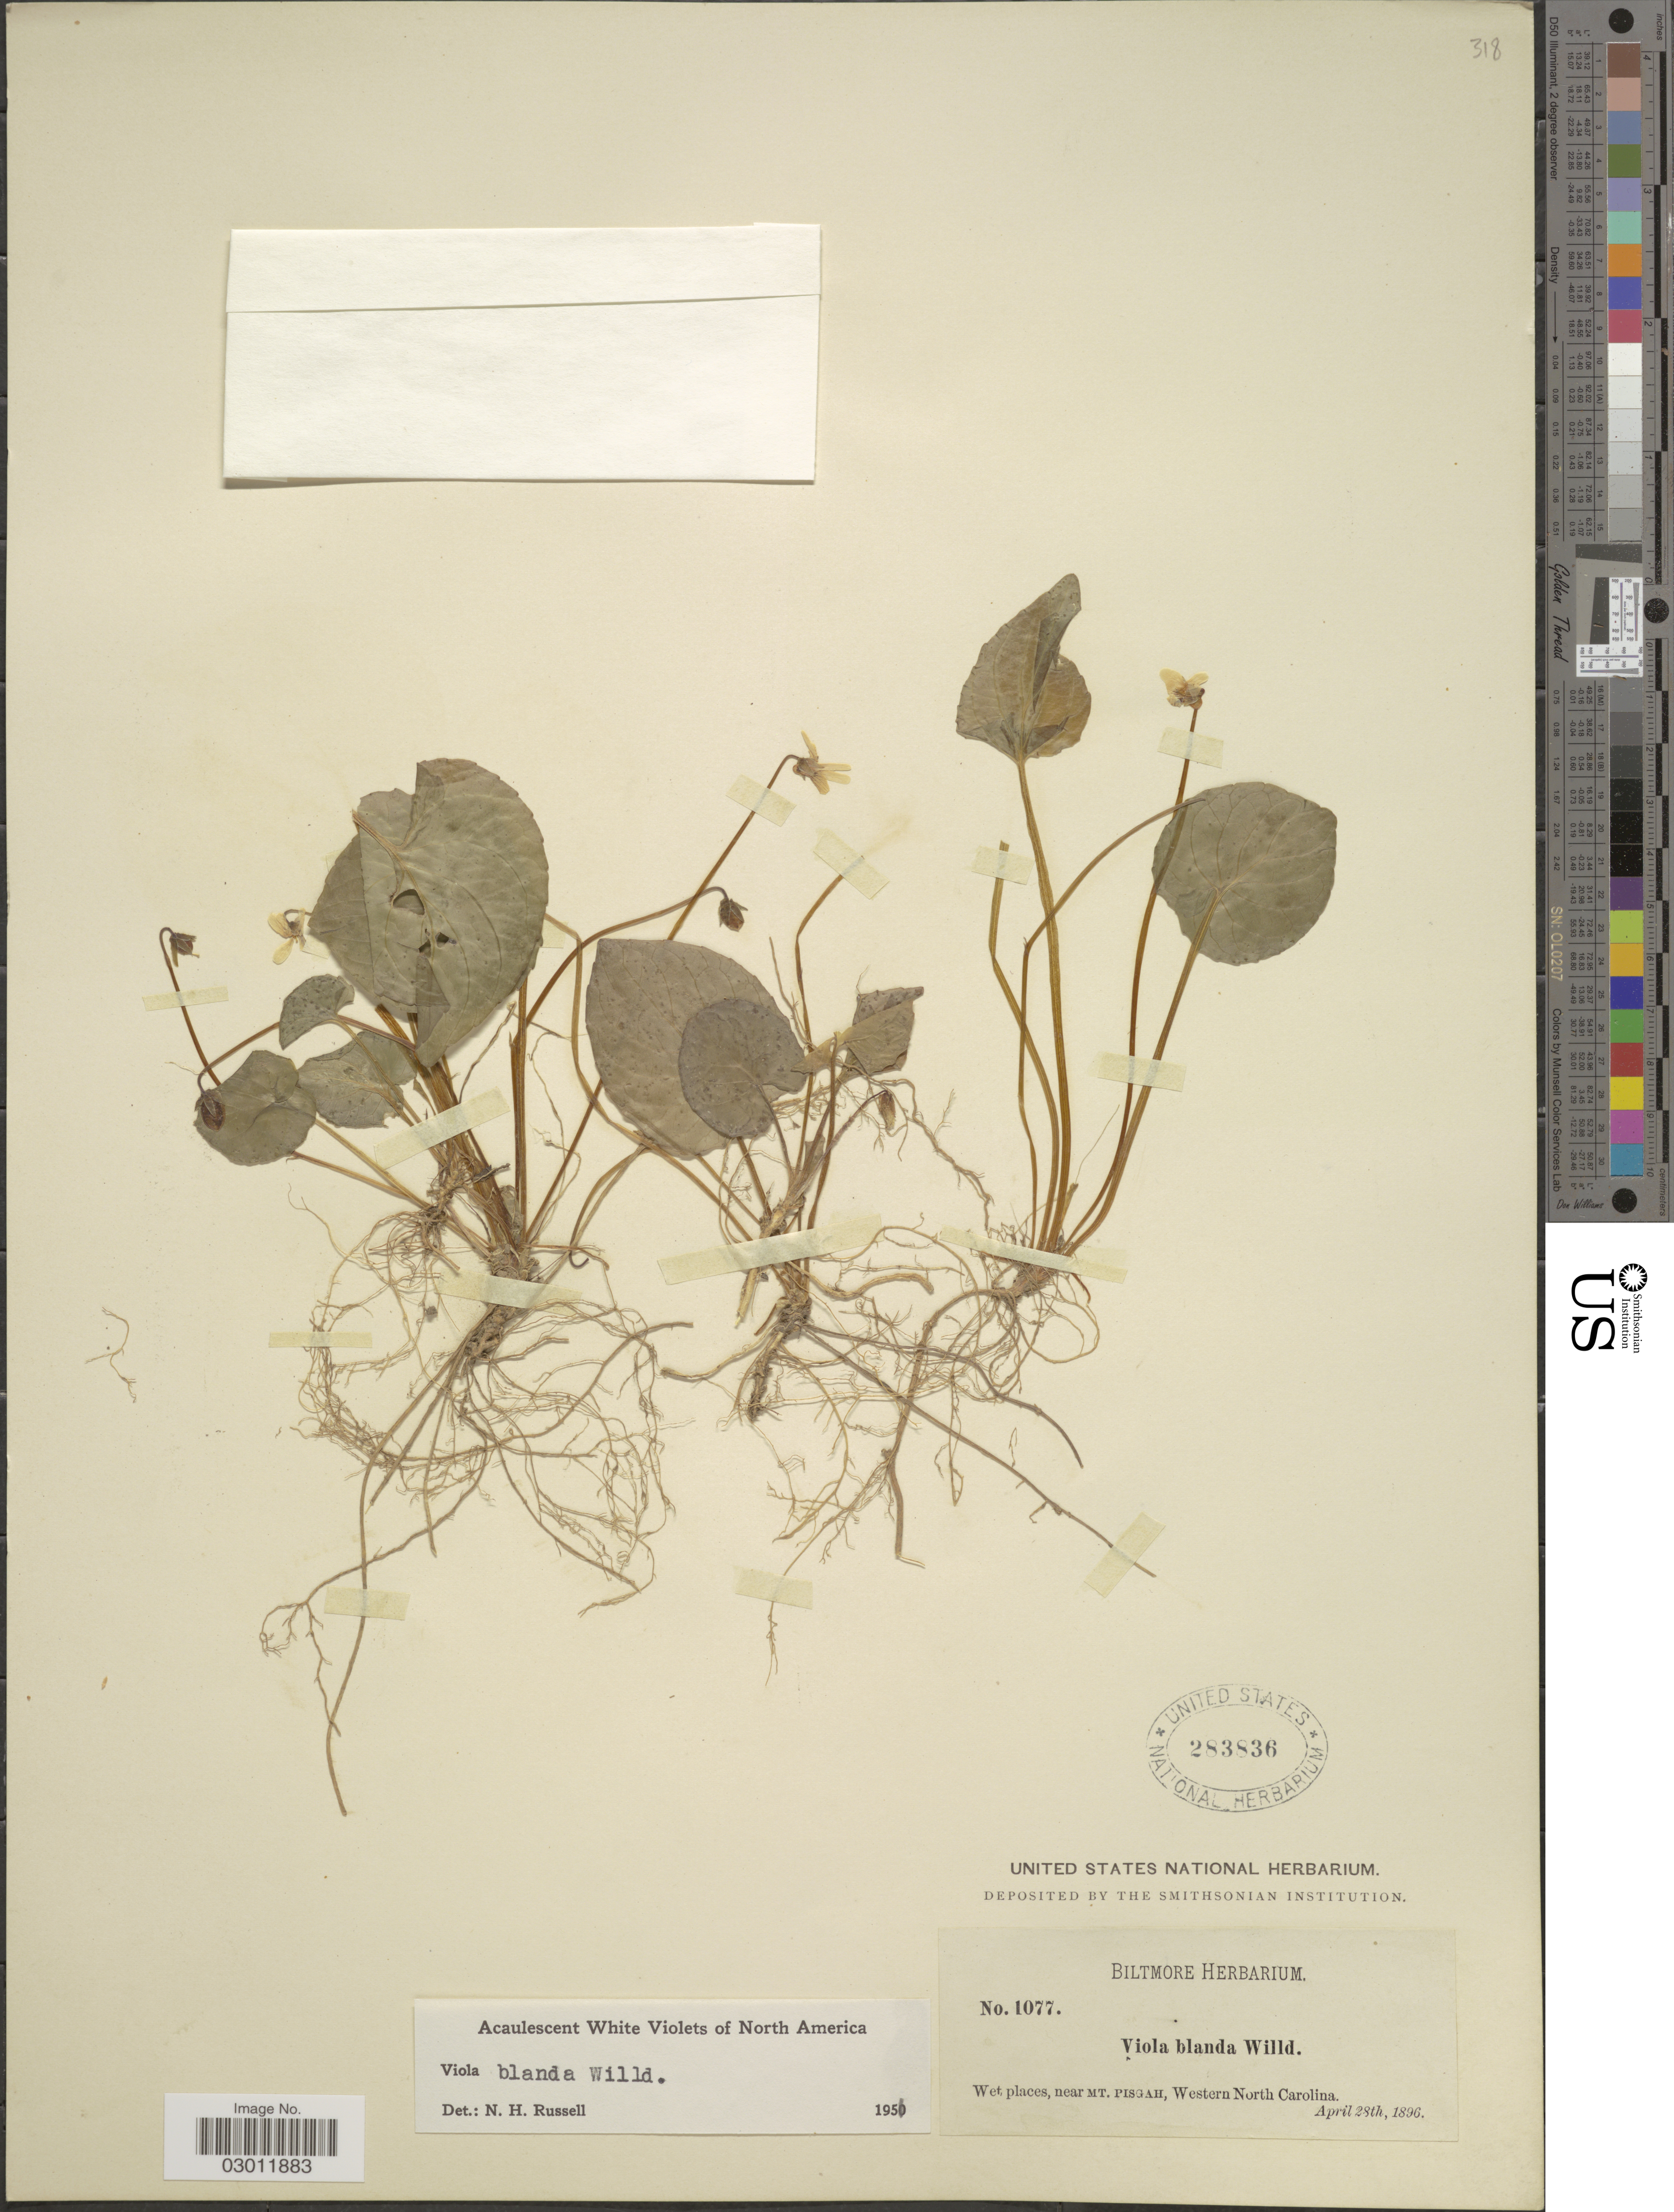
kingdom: Plantae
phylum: Tracheophyta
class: Magnoliopsida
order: Malpighiales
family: Violaceae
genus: Viola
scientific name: Viola blanda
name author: Willd.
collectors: ex herb. Biltmore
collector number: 1077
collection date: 1896-04-28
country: United States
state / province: North Carolina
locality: Near Mt. Pisgah, Western North Carolina.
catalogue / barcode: US 283836